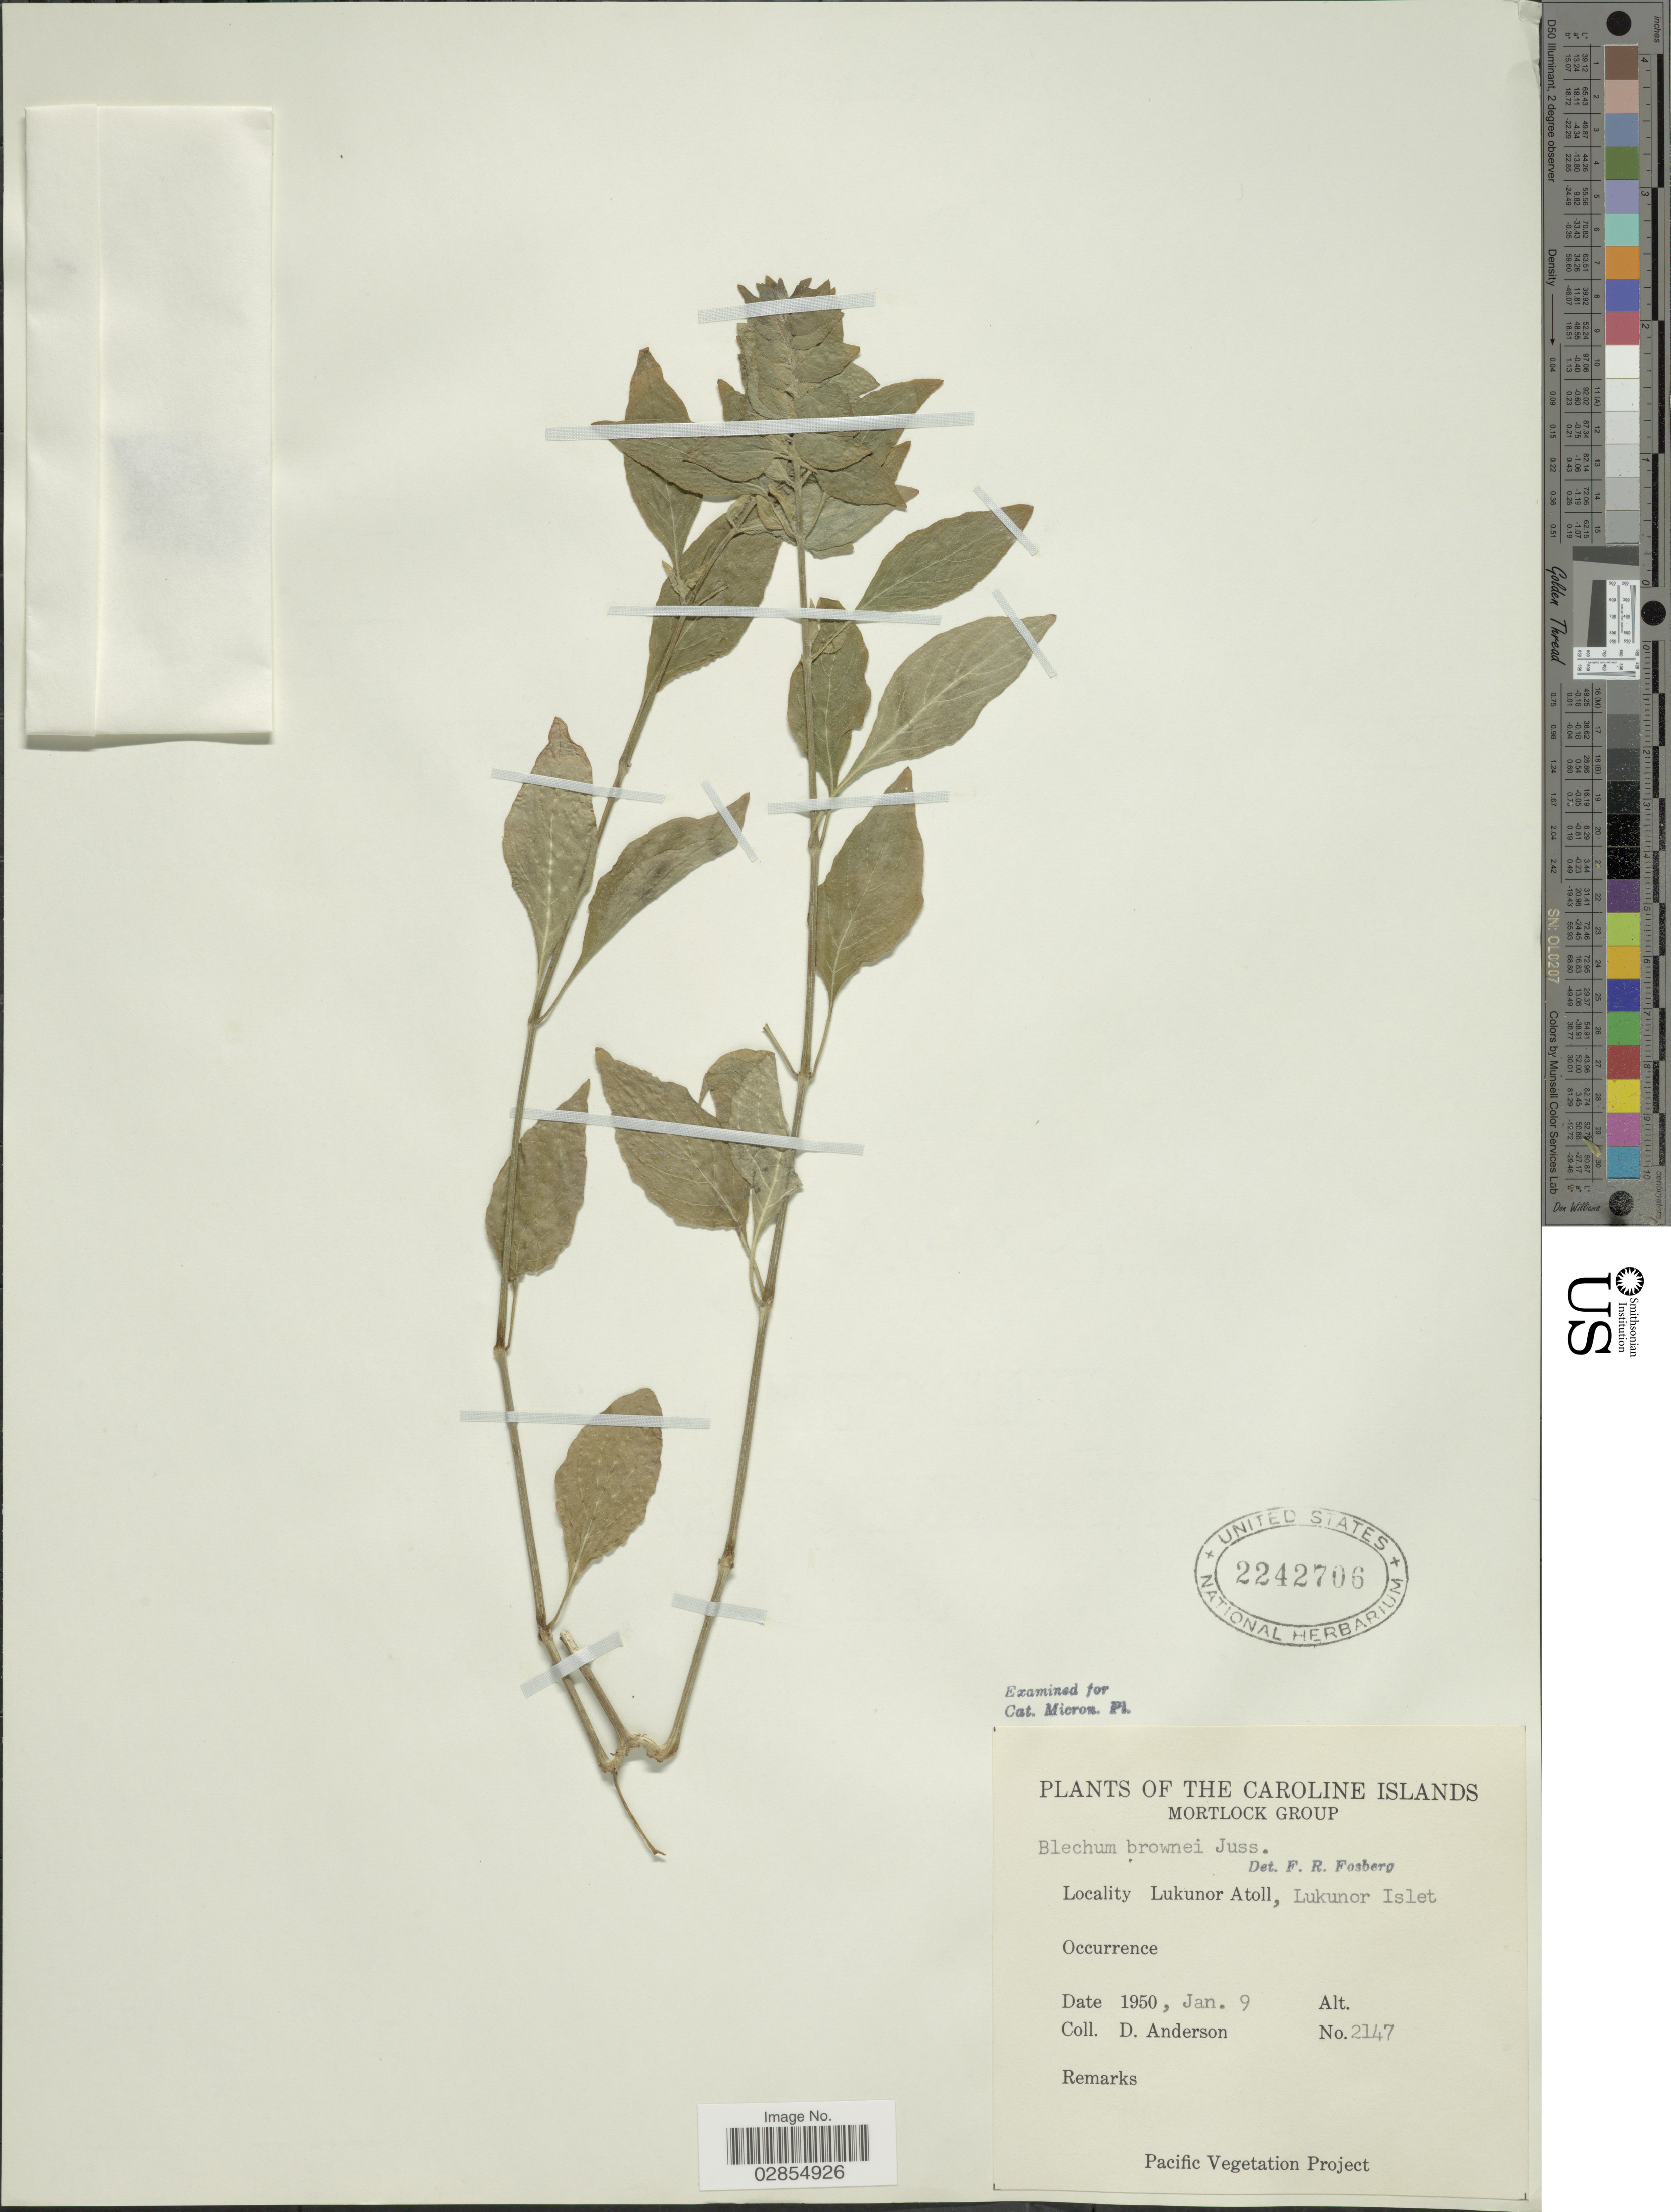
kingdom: Plantae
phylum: Tracheophyta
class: Magnoliopsida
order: Lamiales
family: Acanthaceae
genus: Blechum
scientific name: Blechum pyramidatum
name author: (Lam.) Urb.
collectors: D. Anderson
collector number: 2147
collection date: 1950-01-09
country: Micronesia, Federated States of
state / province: Truk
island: Lukunor Atoll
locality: Caroline Islands, Mortlock Group, Lukunor Atoll, Lukunor Islet.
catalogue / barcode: US 2242706